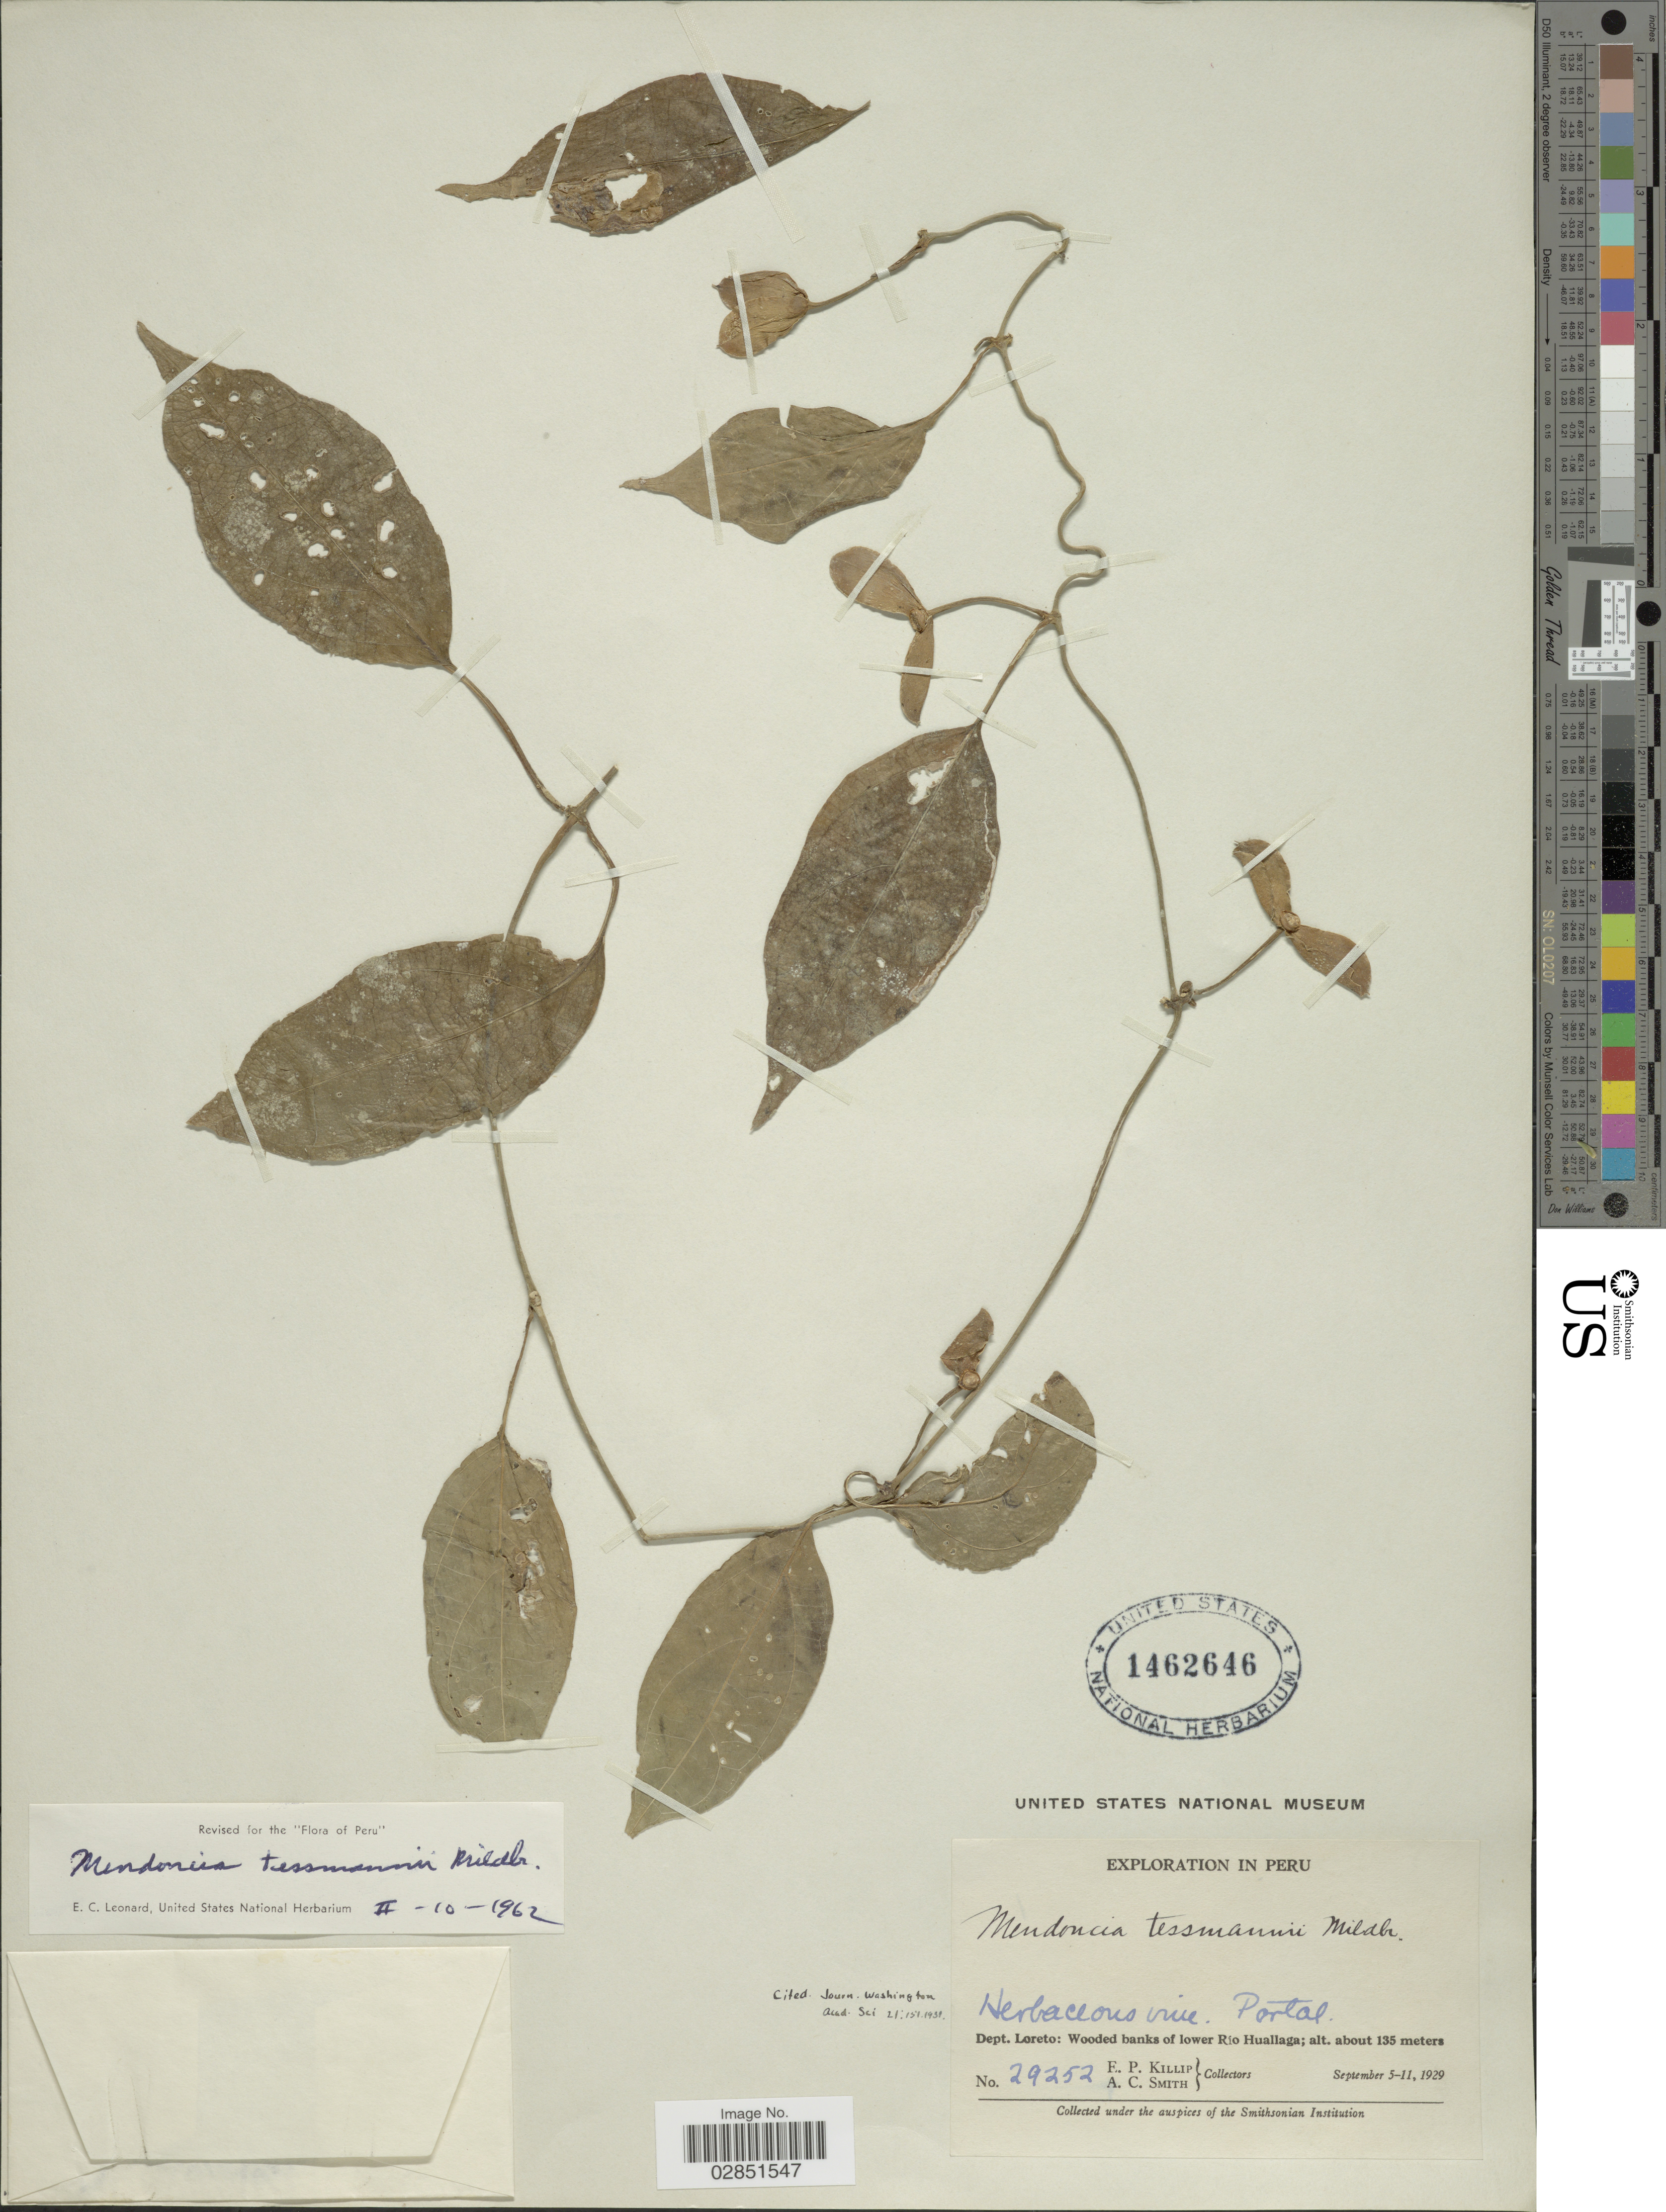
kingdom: Plantae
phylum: Tracheophyta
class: Magnoliopsida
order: Lamiales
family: Acanthaceae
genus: Mendoncia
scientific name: Mendoncia tessmannii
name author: Mildbr.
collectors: E. P. Killip & A. C. Smith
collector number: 29252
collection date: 1929-09-05/1929-09-11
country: Peru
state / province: Loreto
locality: Dept. Loreto: Wooded banks of lower Rio Huallaga.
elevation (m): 135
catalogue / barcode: US 1462646